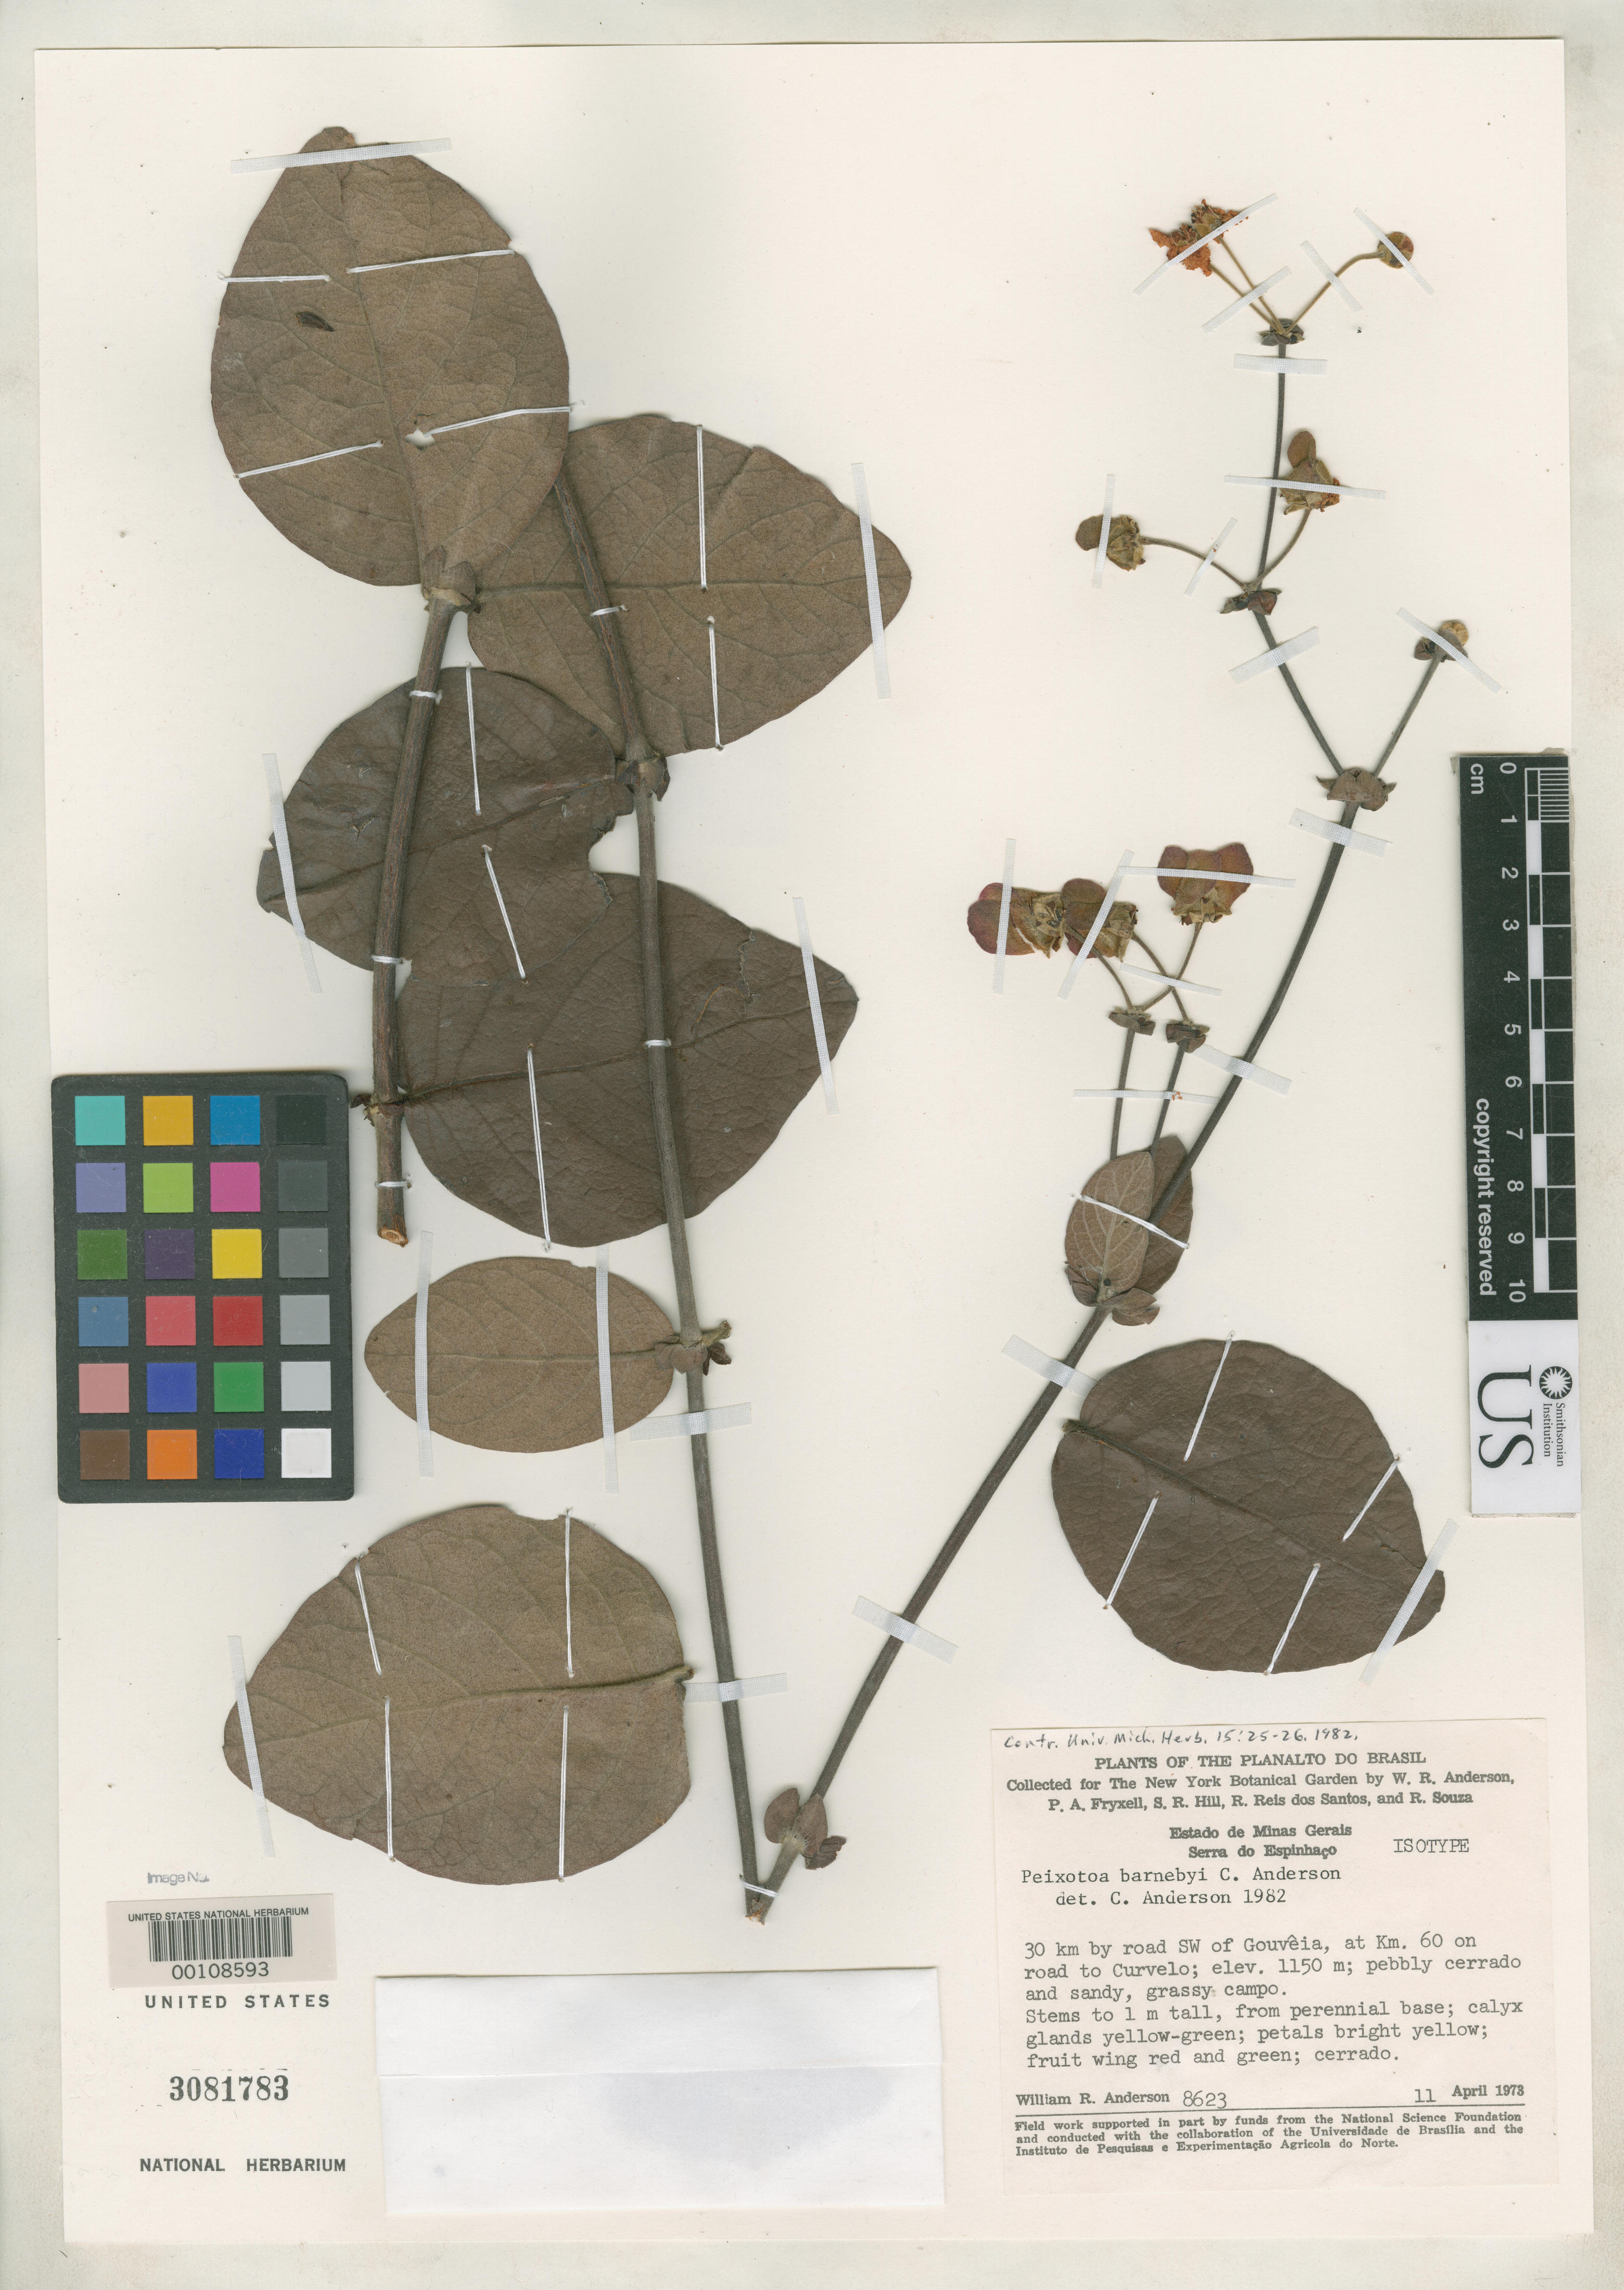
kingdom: Plantae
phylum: Tracheophyta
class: Magnoliopsida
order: Malpighiales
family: Malpighiaceae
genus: Peixotoa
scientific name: Peixotoa barnebyi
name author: C.E. Anderson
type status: Isotype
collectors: W. R. Anderson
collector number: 8623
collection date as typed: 11 Apr 1973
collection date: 1973-04-11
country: Brazil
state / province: Minas Gerais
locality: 30 km by road SW of Gouveia, at km 60 on road to Curvelo.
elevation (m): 1150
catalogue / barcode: US 3081783